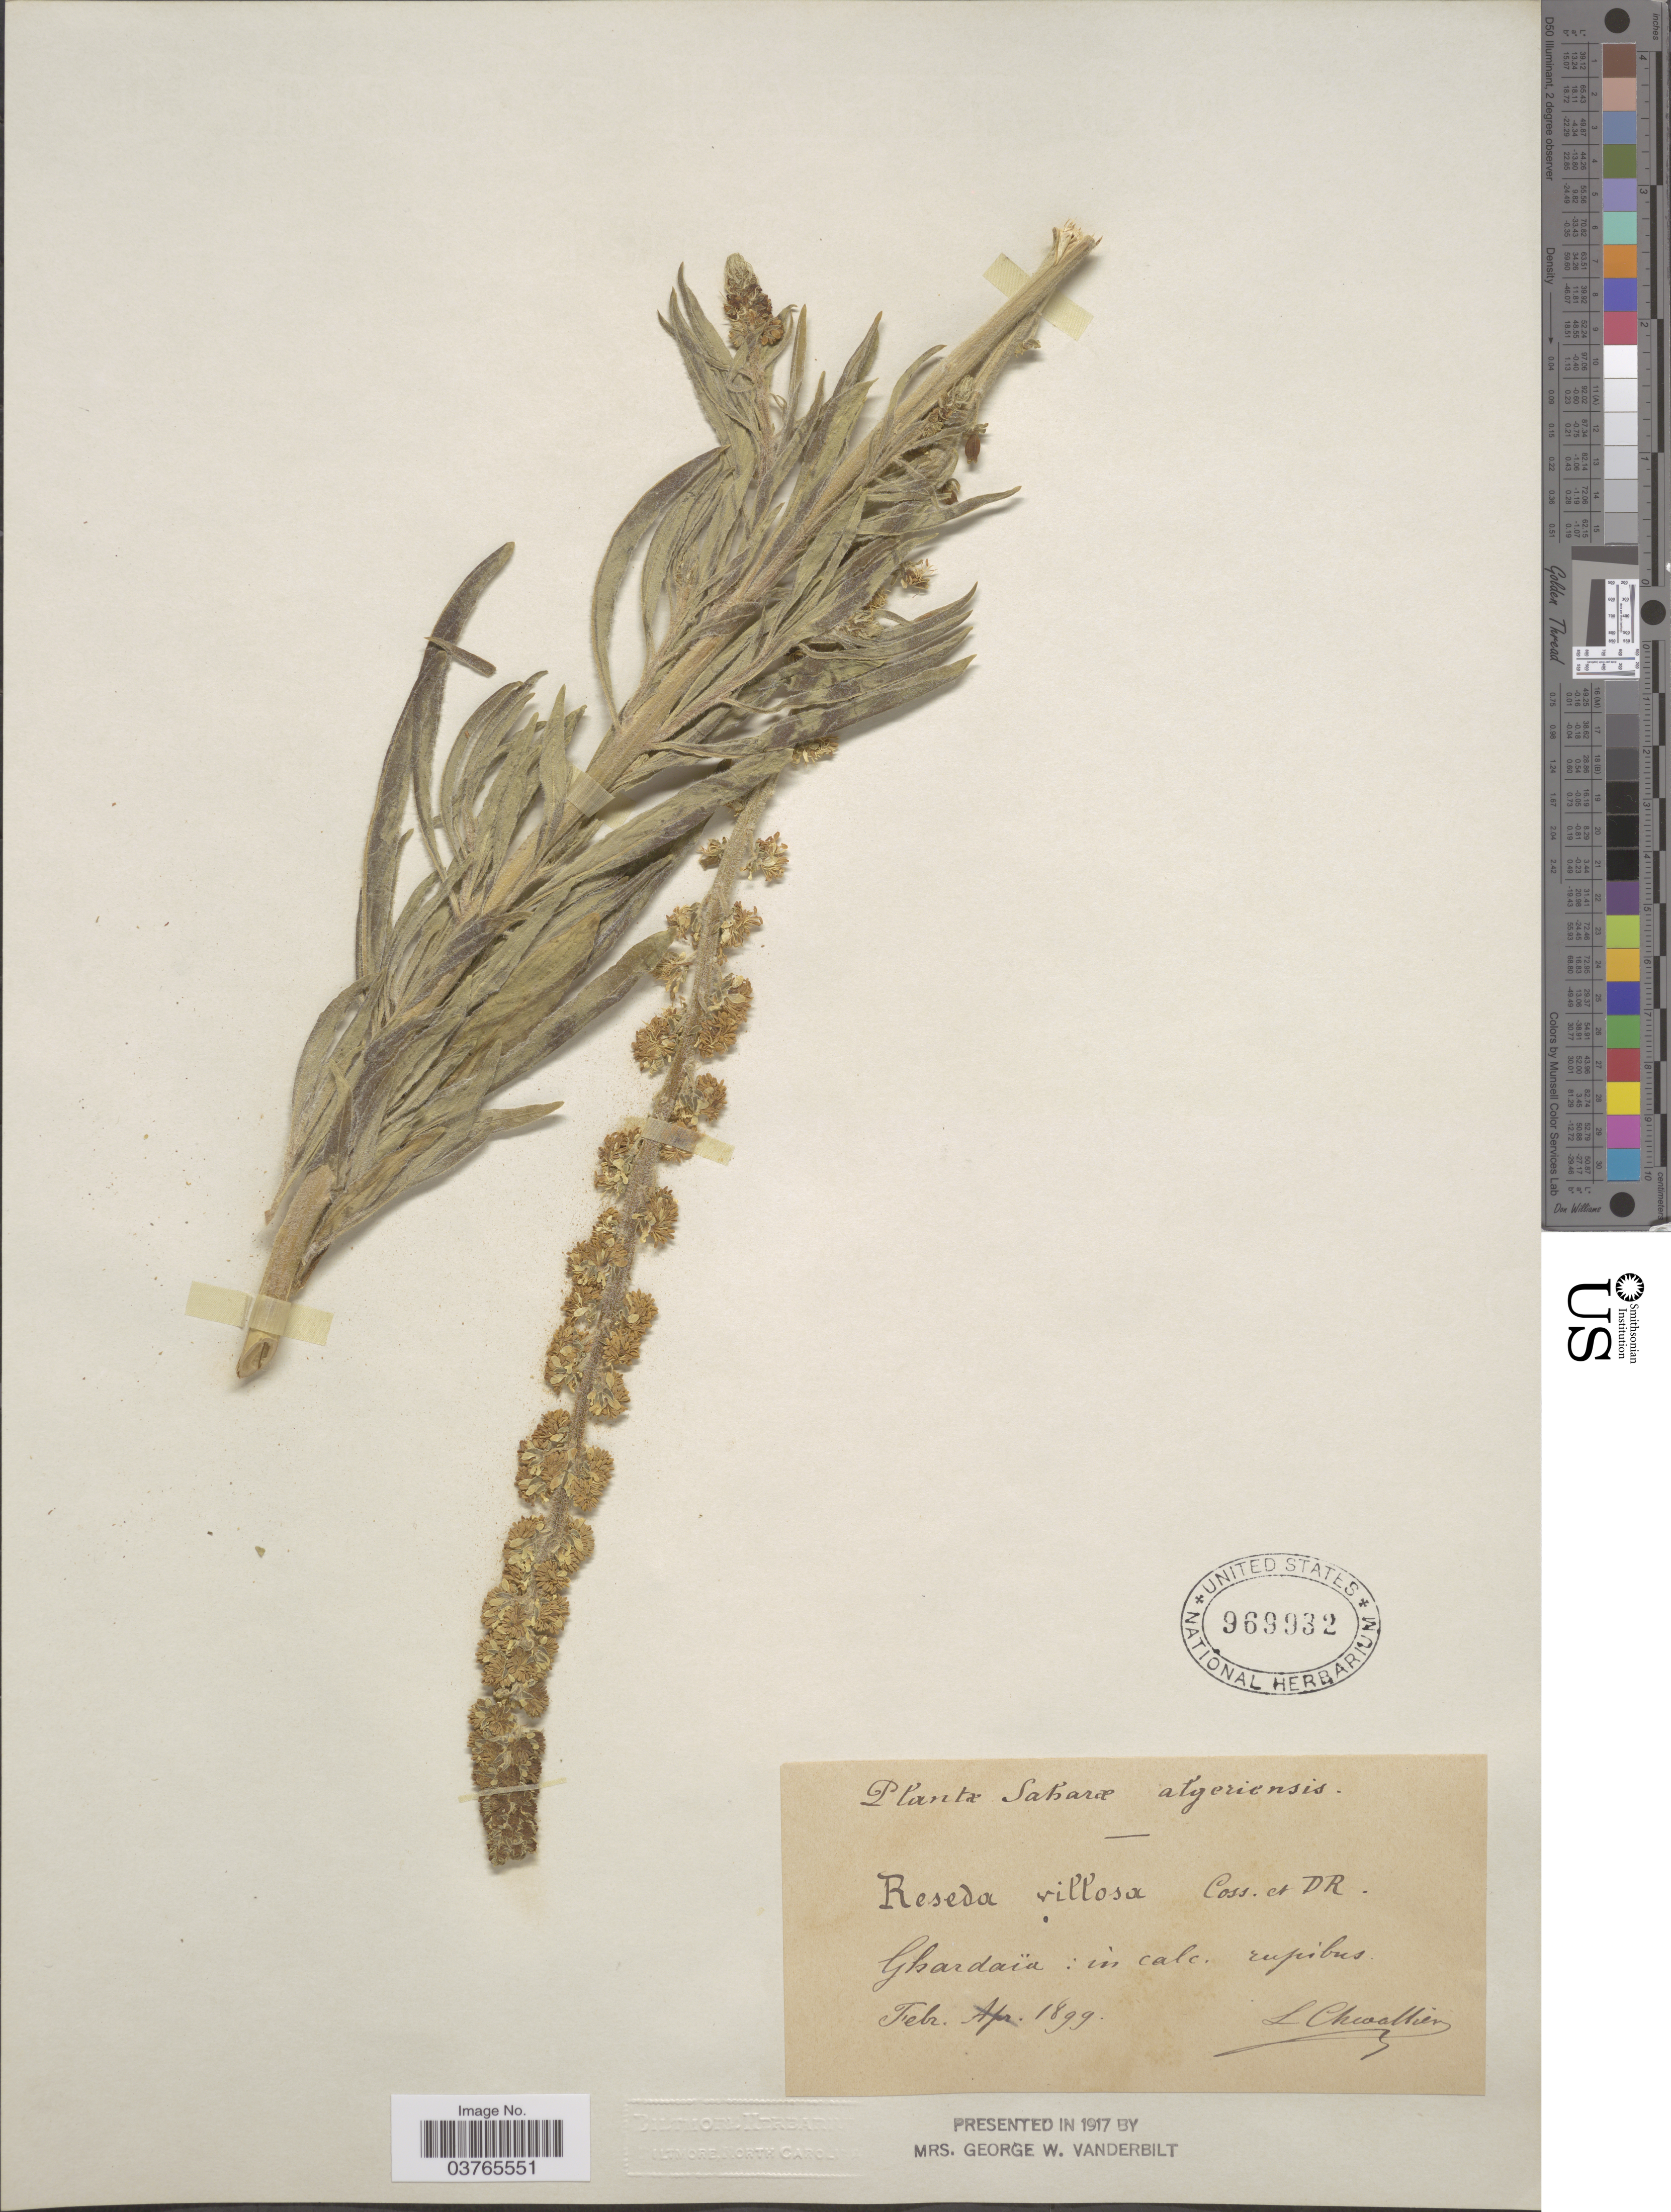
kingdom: Plantae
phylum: Tracheophyta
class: Magnoliopsida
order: Brassicales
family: Resedaceae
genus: Reseda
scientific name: Reseda villosa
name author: Coss.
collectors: L. Chevallier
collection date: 1899-02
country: Algeria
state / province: Ghardaïa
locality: Saharæ Algeriensis. In calc. rupibus.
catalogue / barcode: US 969932